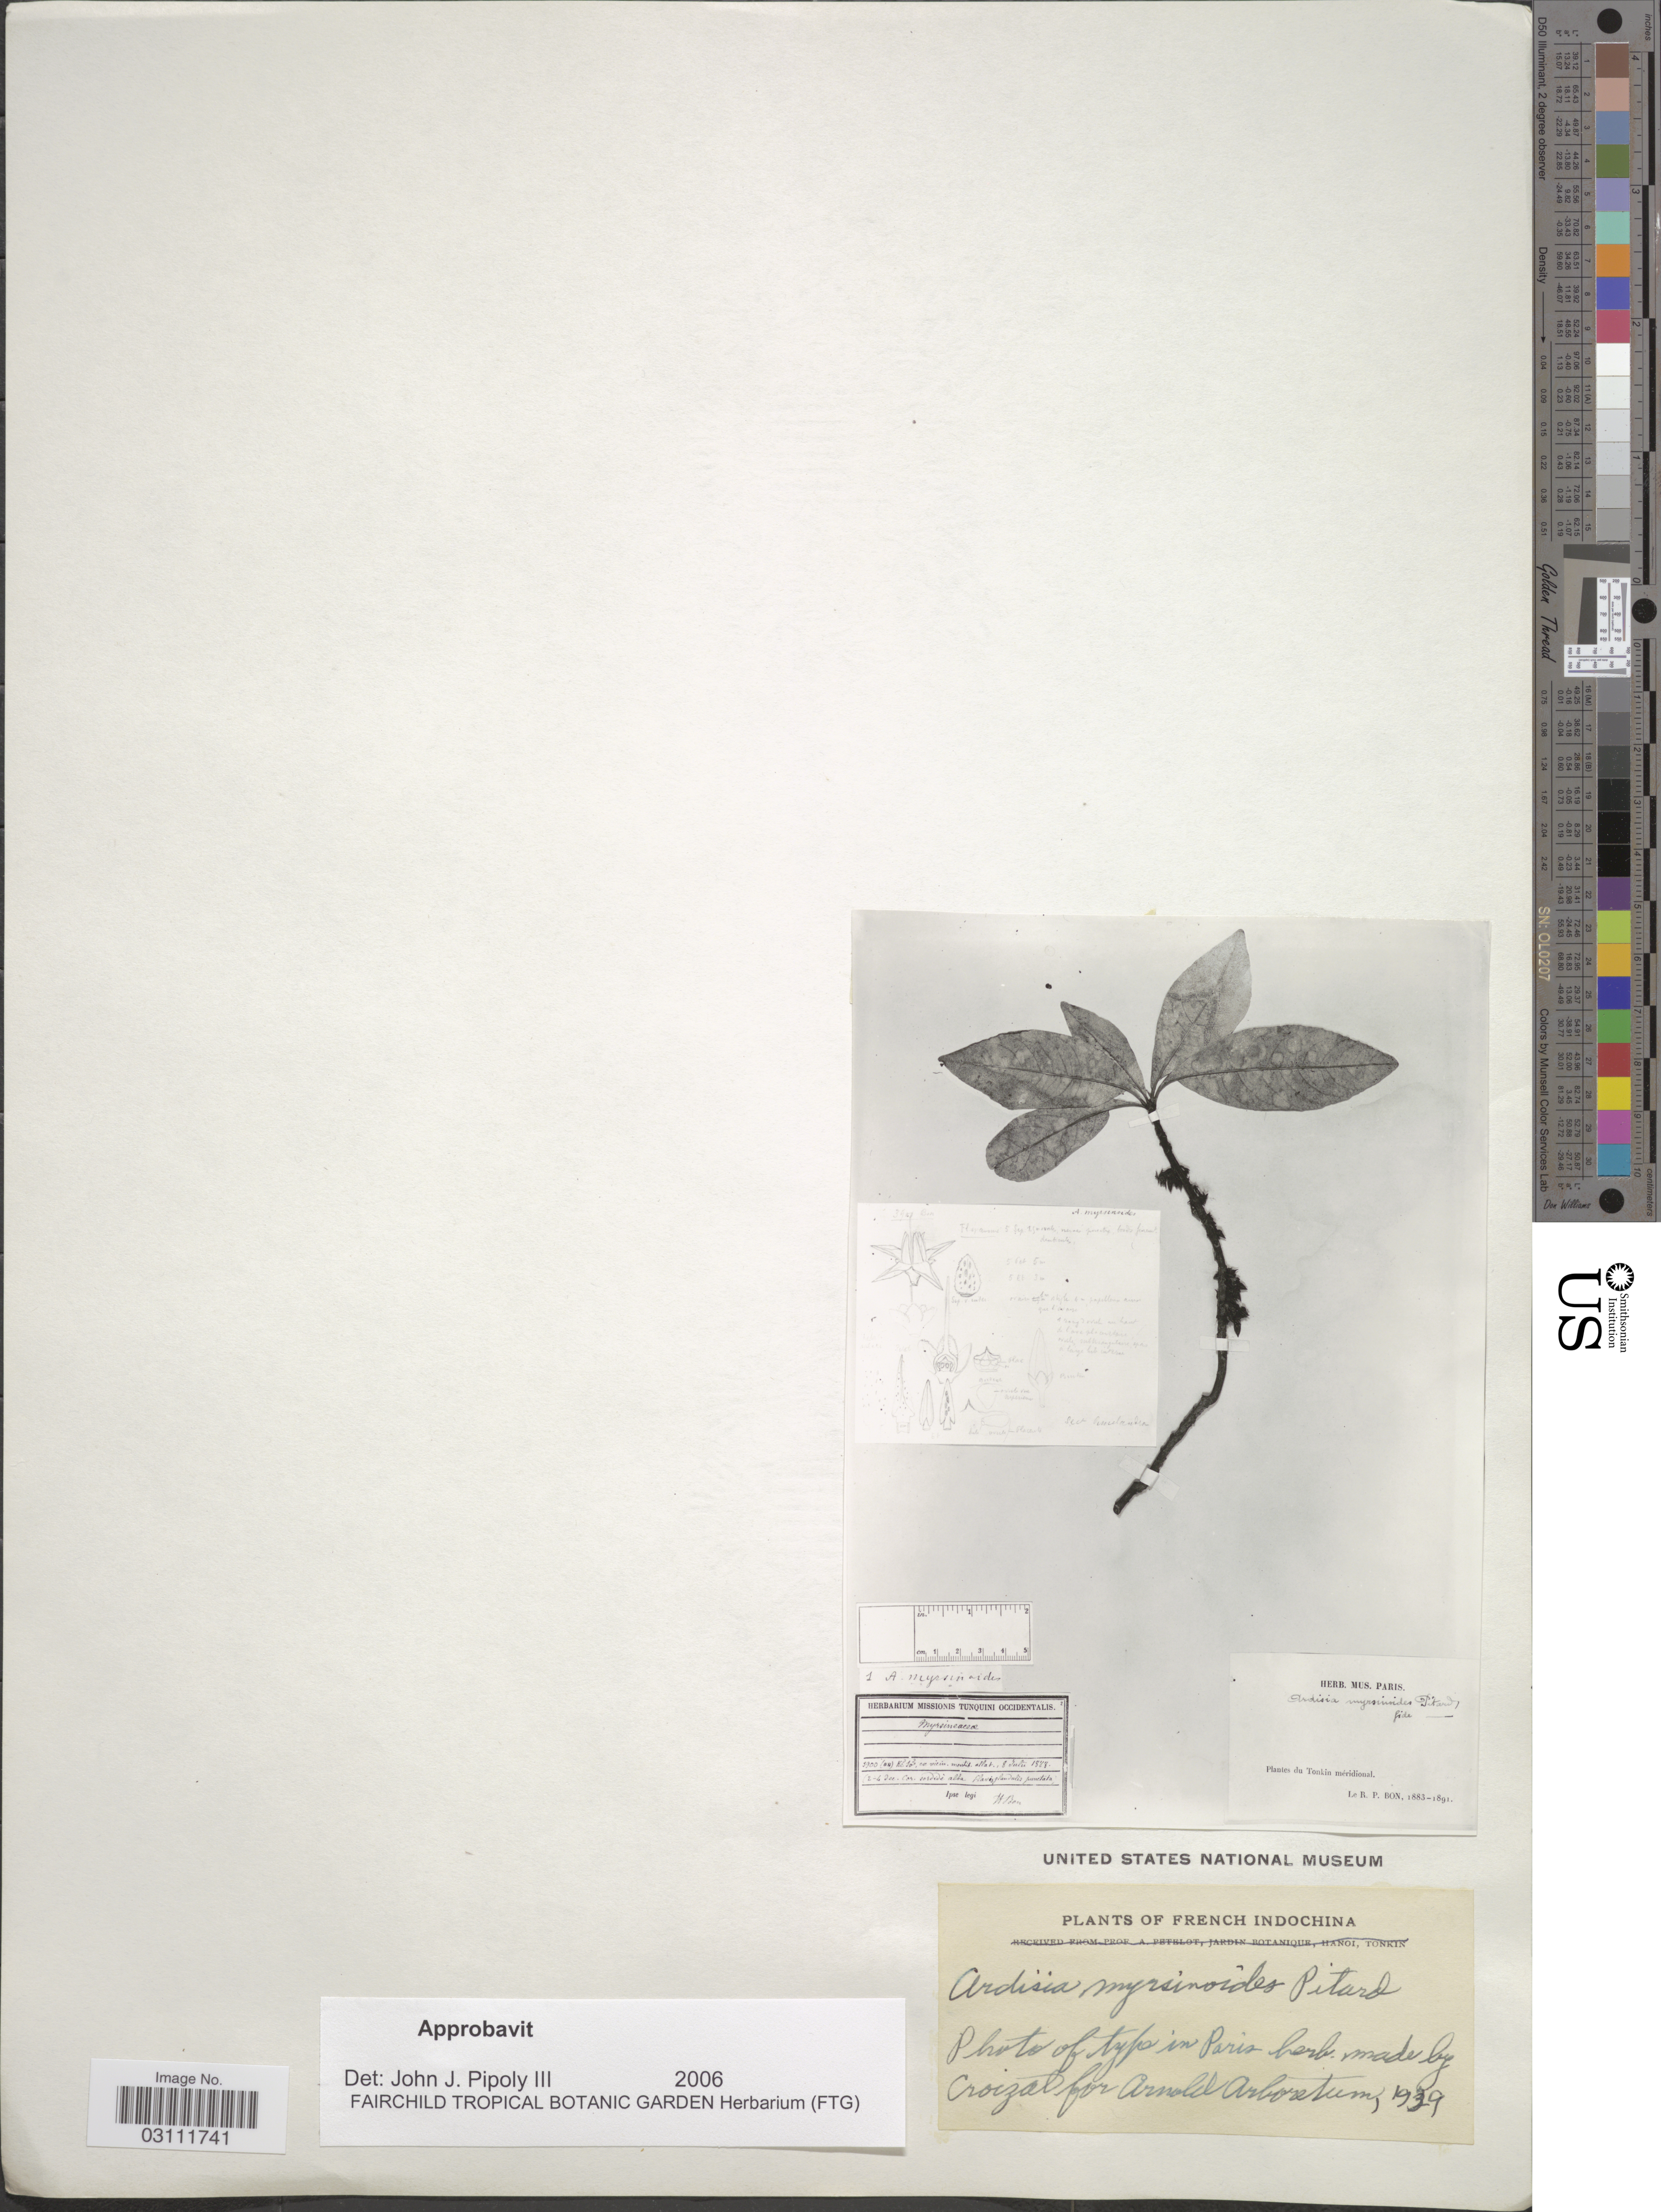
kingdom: Plantae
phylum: Tracheophyta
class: Magnoliopsida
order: Ericales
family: Primulaceae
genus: Ardisia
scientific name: Ardisia myrsinoides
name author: Pit.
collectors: R. Bon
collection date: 1883/1891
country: Vietnam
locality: French Indochina, Tonkin méridional.